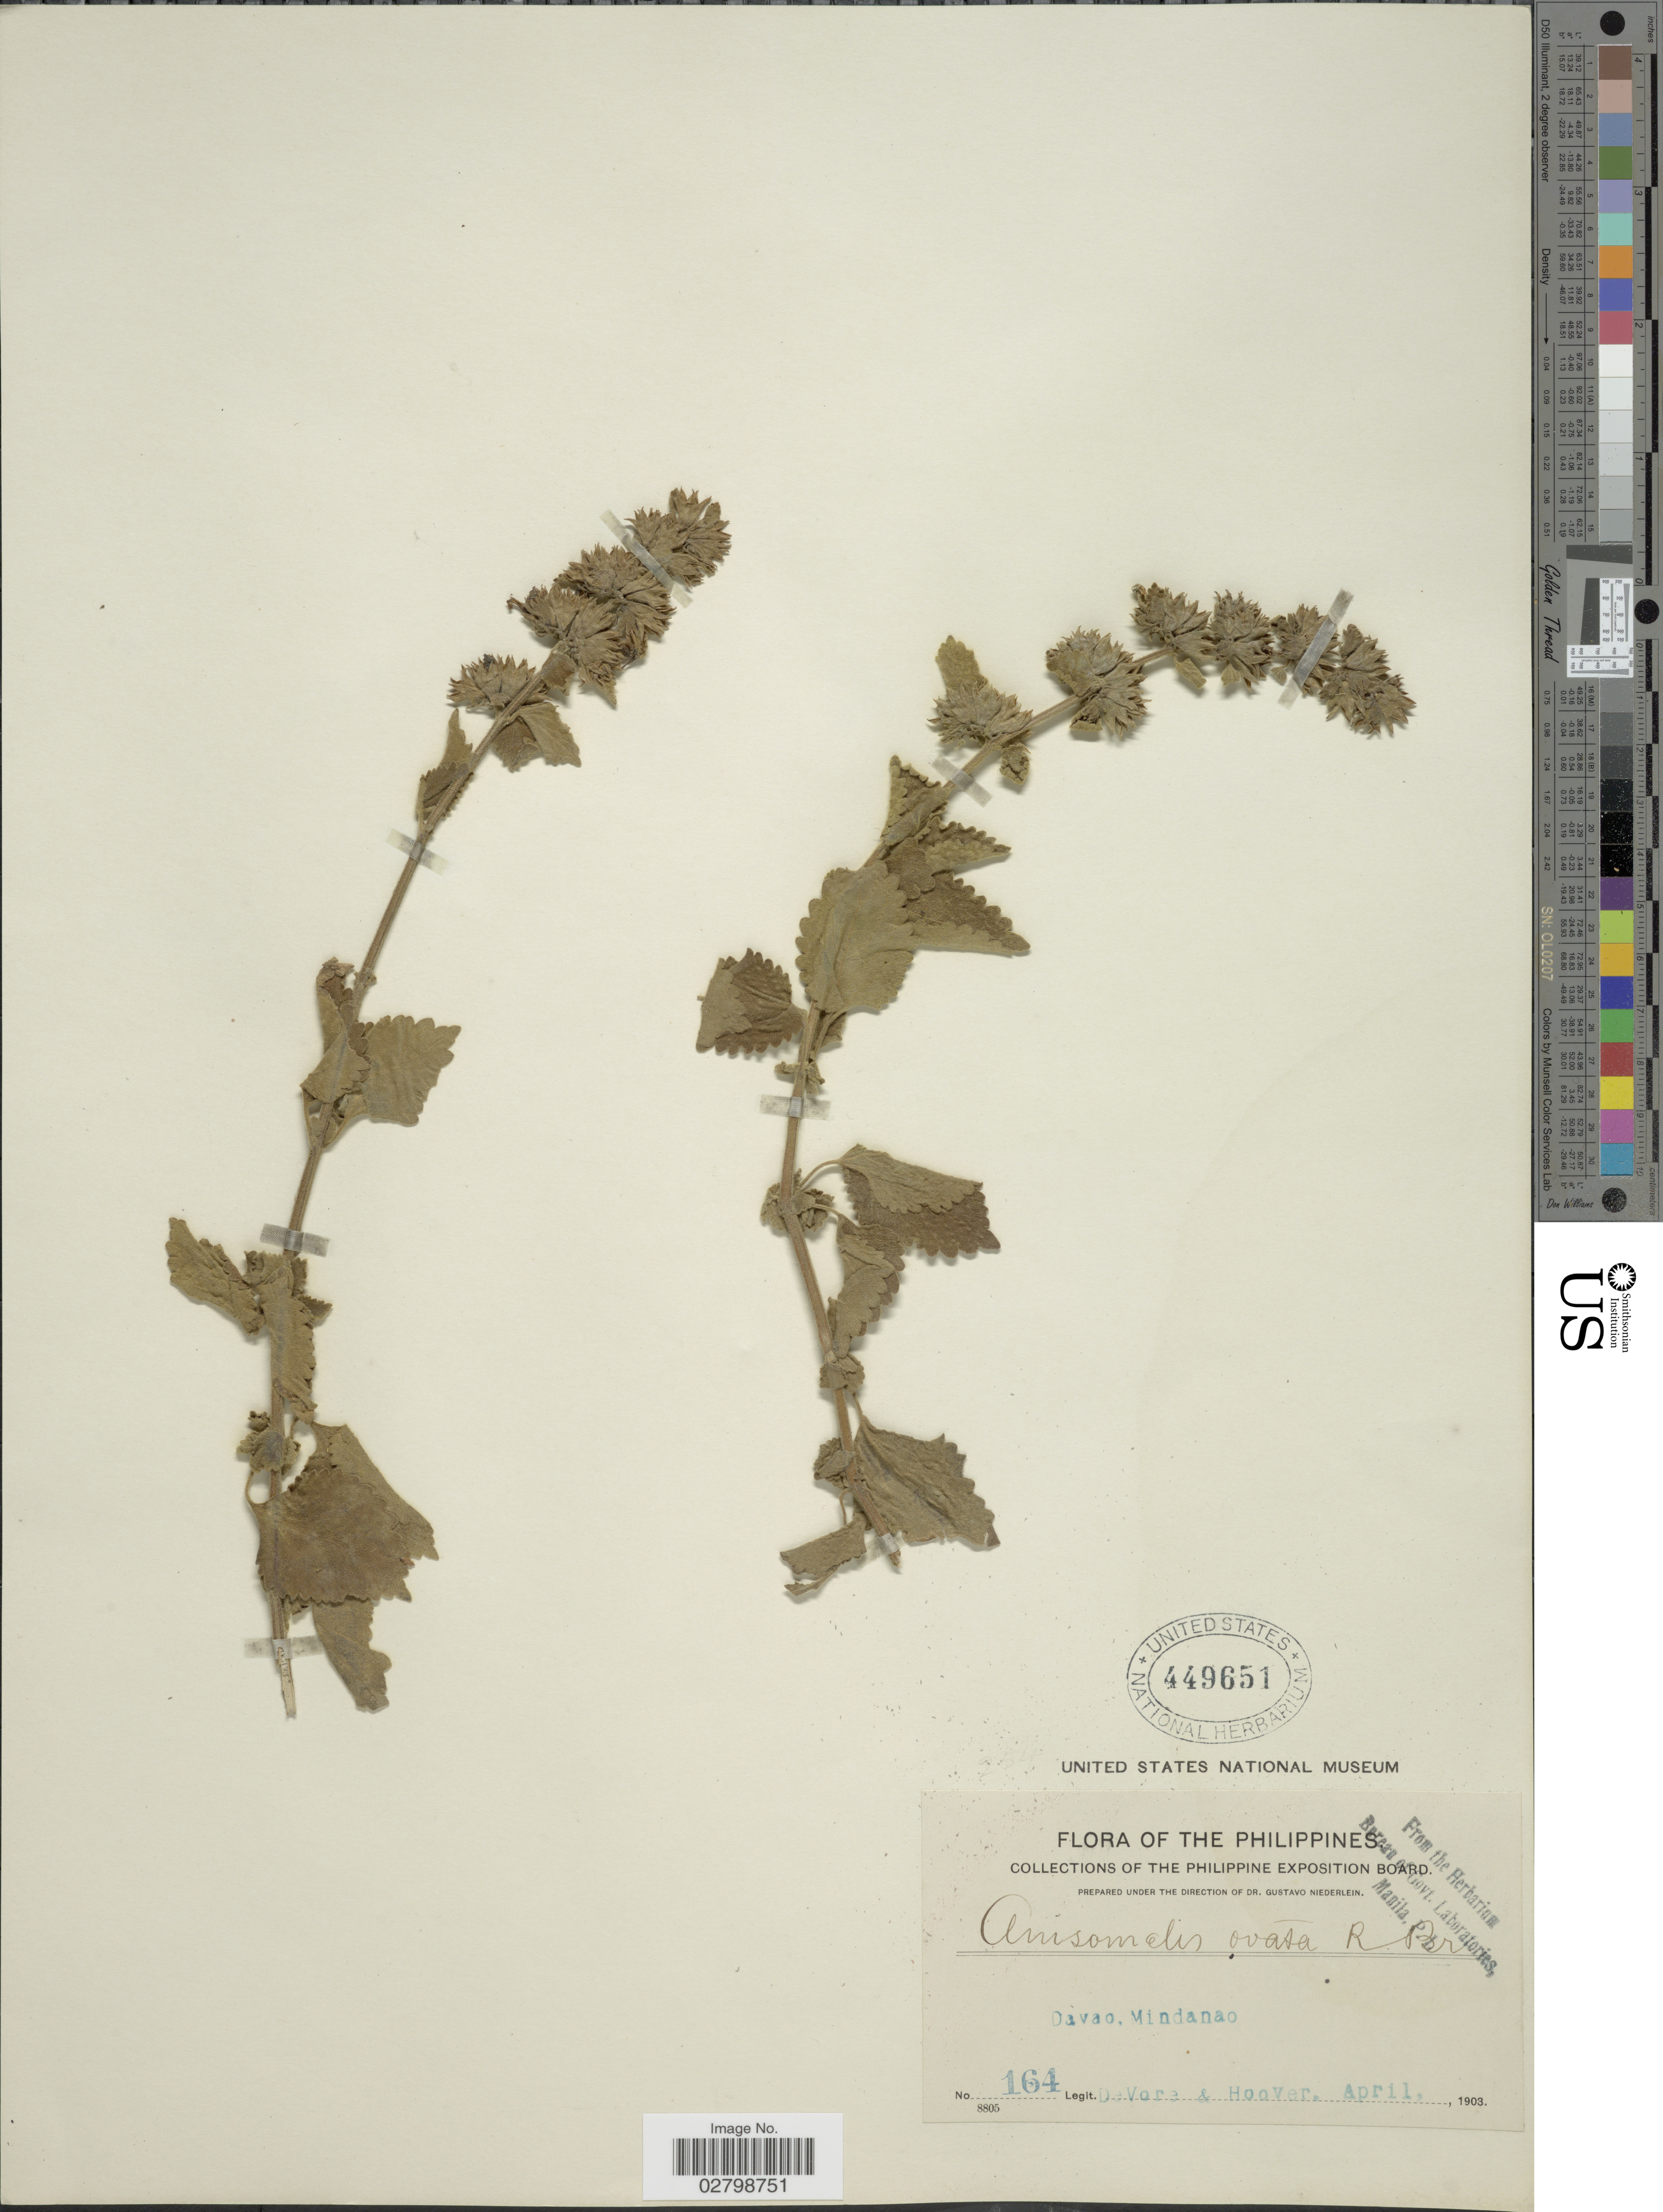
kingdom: Plantae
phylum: Tracheophyta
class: Magnoliopsida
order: Lamiales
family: Lamiaceae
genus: Anisomeles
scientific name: Anisomeles indica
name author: (L.) Kuntze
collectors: B. F. DeVore & -- Hoover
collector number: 164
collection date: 1903-04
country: Philippines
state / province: Davao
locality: Mindanao.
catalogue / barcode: US 449651